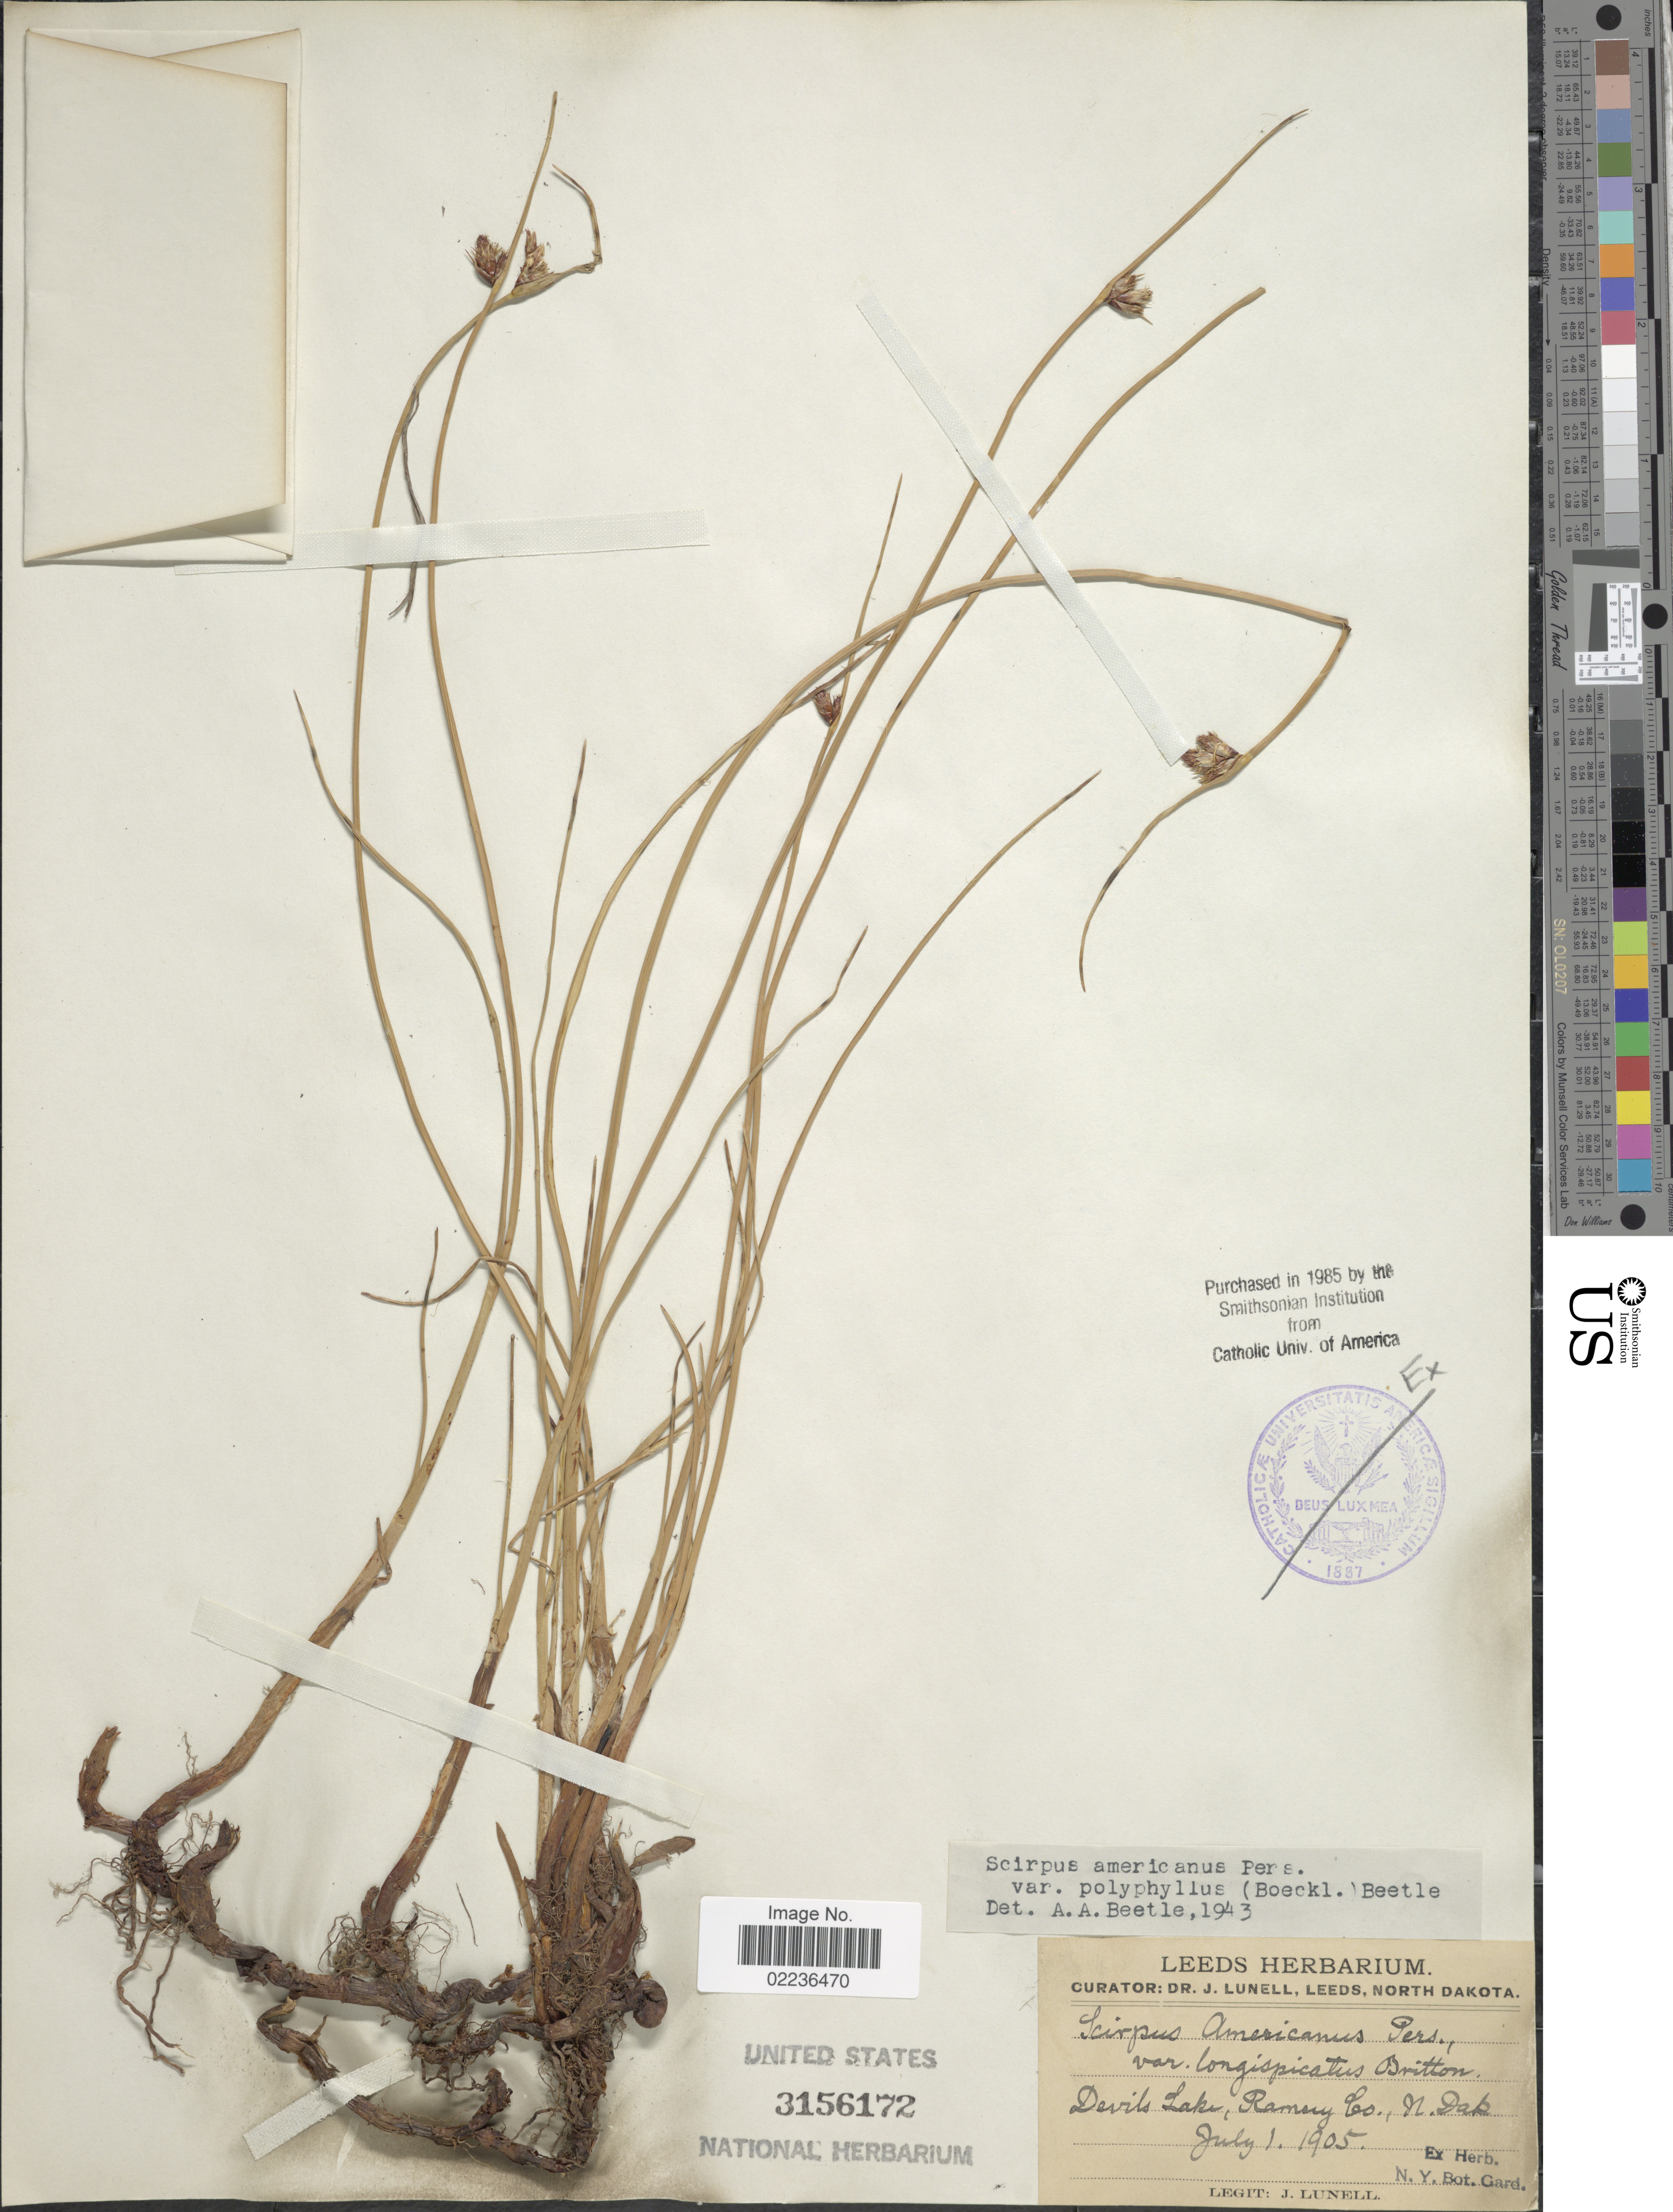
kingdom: Plantae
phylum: Tracheophyta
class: Liliopsida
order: Poales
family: Cyperaceae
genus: Schoenoplectus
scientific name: Schoenoplectus pungens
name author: (Vahl) Palla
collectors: J. Lunell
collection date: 1905-07-01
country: United States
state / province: North Dakota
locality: Devils Lake, Ramsey Co.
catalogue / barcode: US 3156172